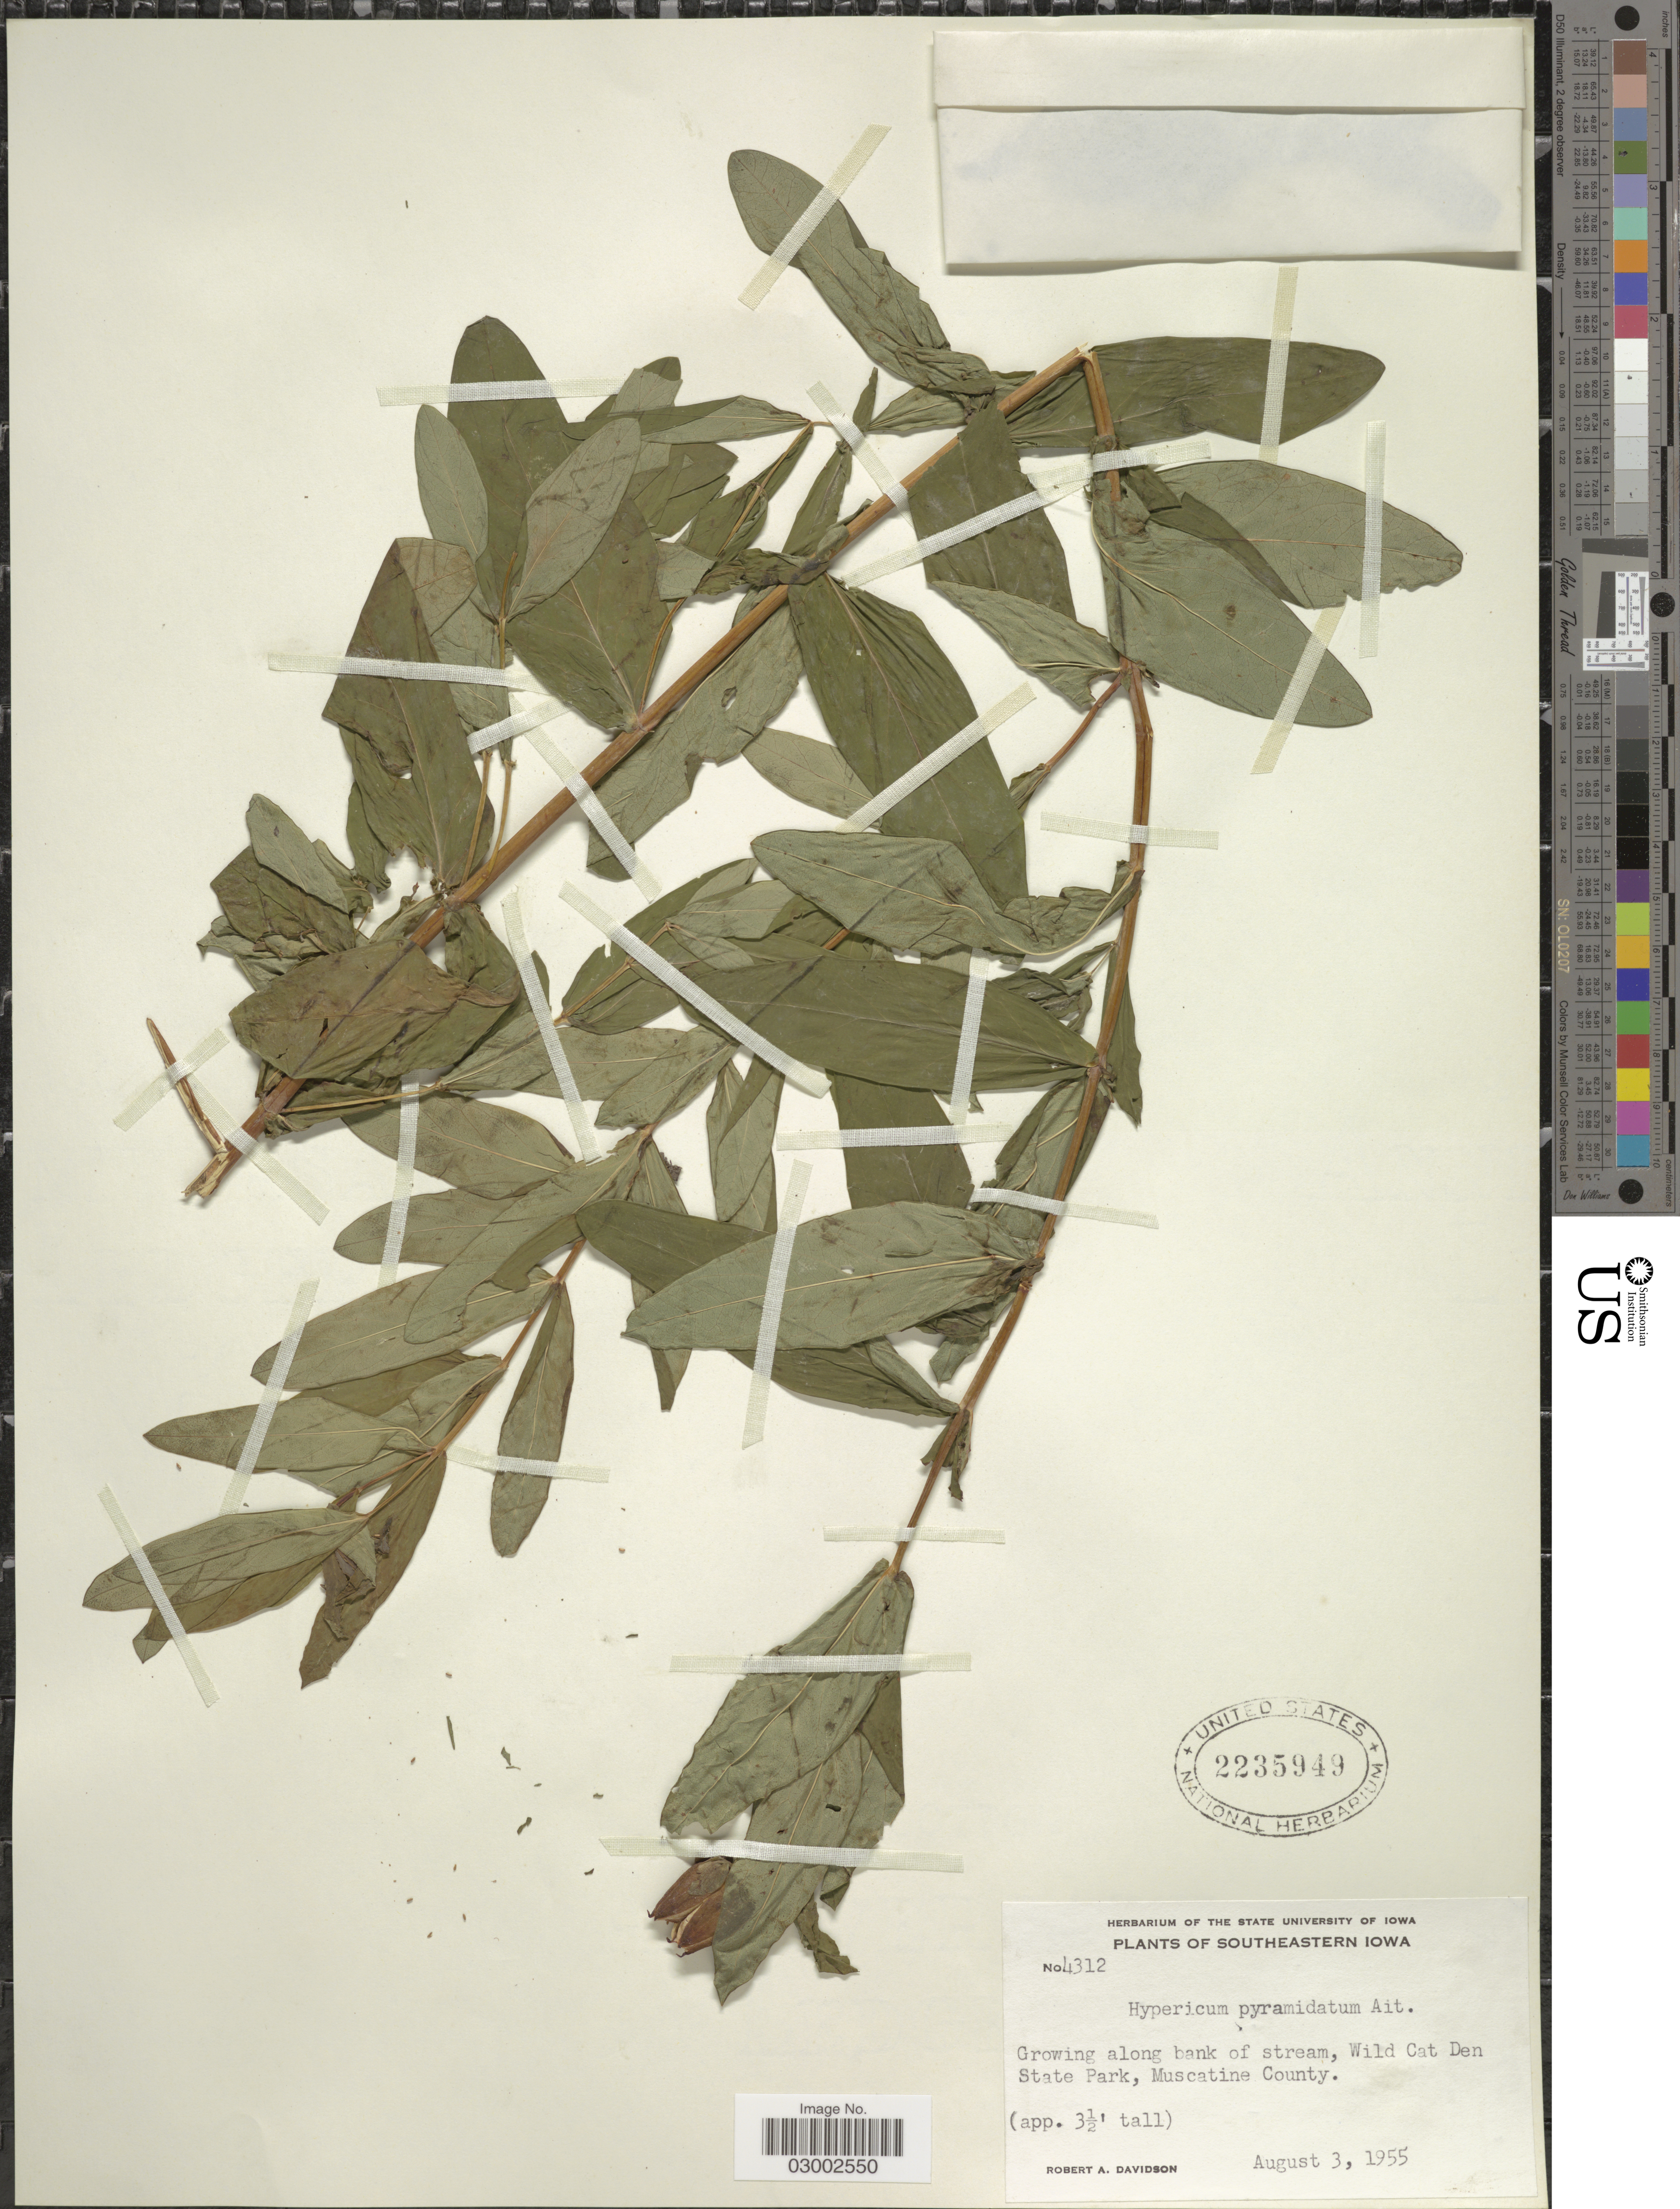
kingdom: Plantae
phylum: Tracheophyta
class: Magnoliopsida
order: Malpighiales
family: Hypericaceae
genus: Hypericum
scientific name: Hypericum ascyron subsp. pyramidatum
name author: (Aiton) N. Robson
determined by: Strong, Mark T., (BOT), Smithsonian Institution - National Museum of Natural History (UNITED STATES)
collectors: R. A. Davidson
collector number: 4312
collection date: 1955-08-03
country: United States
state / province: Iowa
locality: Southeastern Iowa. Along bank of stream, Wild Cat Den State Park, Muscatine County.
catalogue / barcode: US 2235949